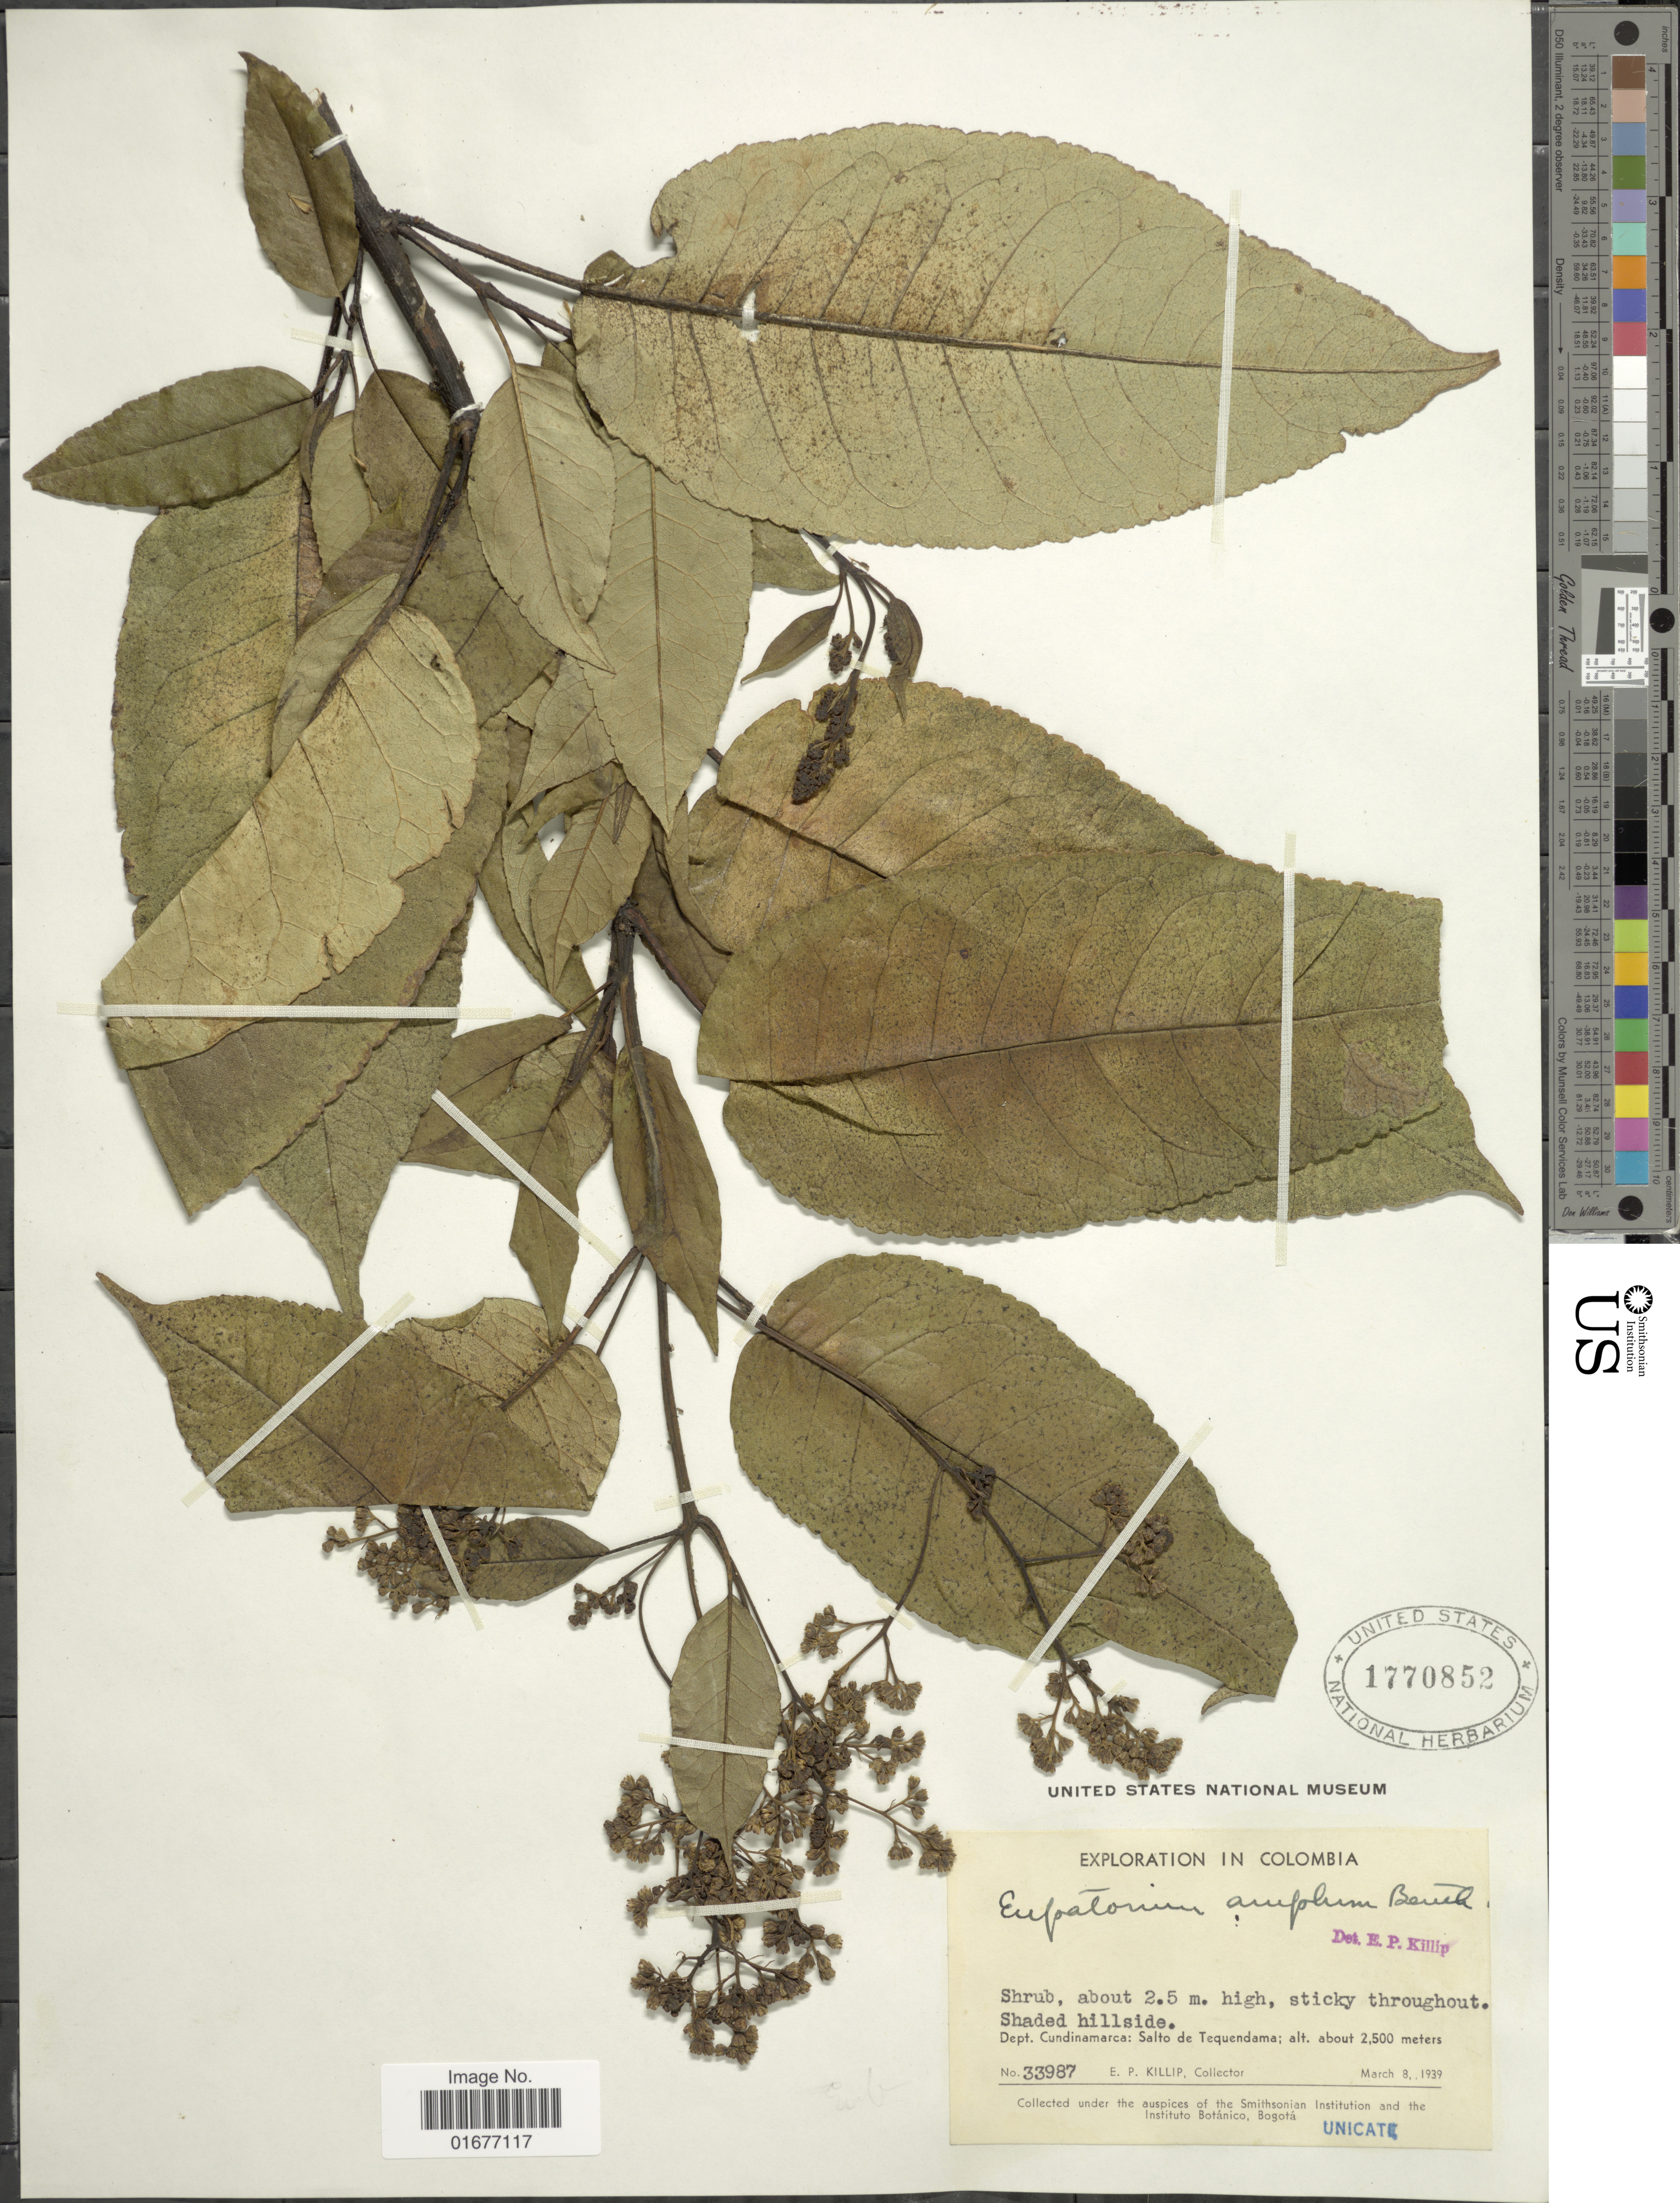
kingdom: Plantae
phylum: Tracheophyta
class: Magnoliopsida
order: Asterales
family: Asteraceae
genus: Ageratina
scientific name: Ageratina ampla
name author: (Benth.) R.M. King & H. Rob.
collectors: E. P. Killip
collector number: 33987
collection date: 1939-03-08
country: Colombia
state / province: Cundinamarca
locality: Salto de Tequendama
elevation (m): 2500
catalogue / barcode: US 1770852